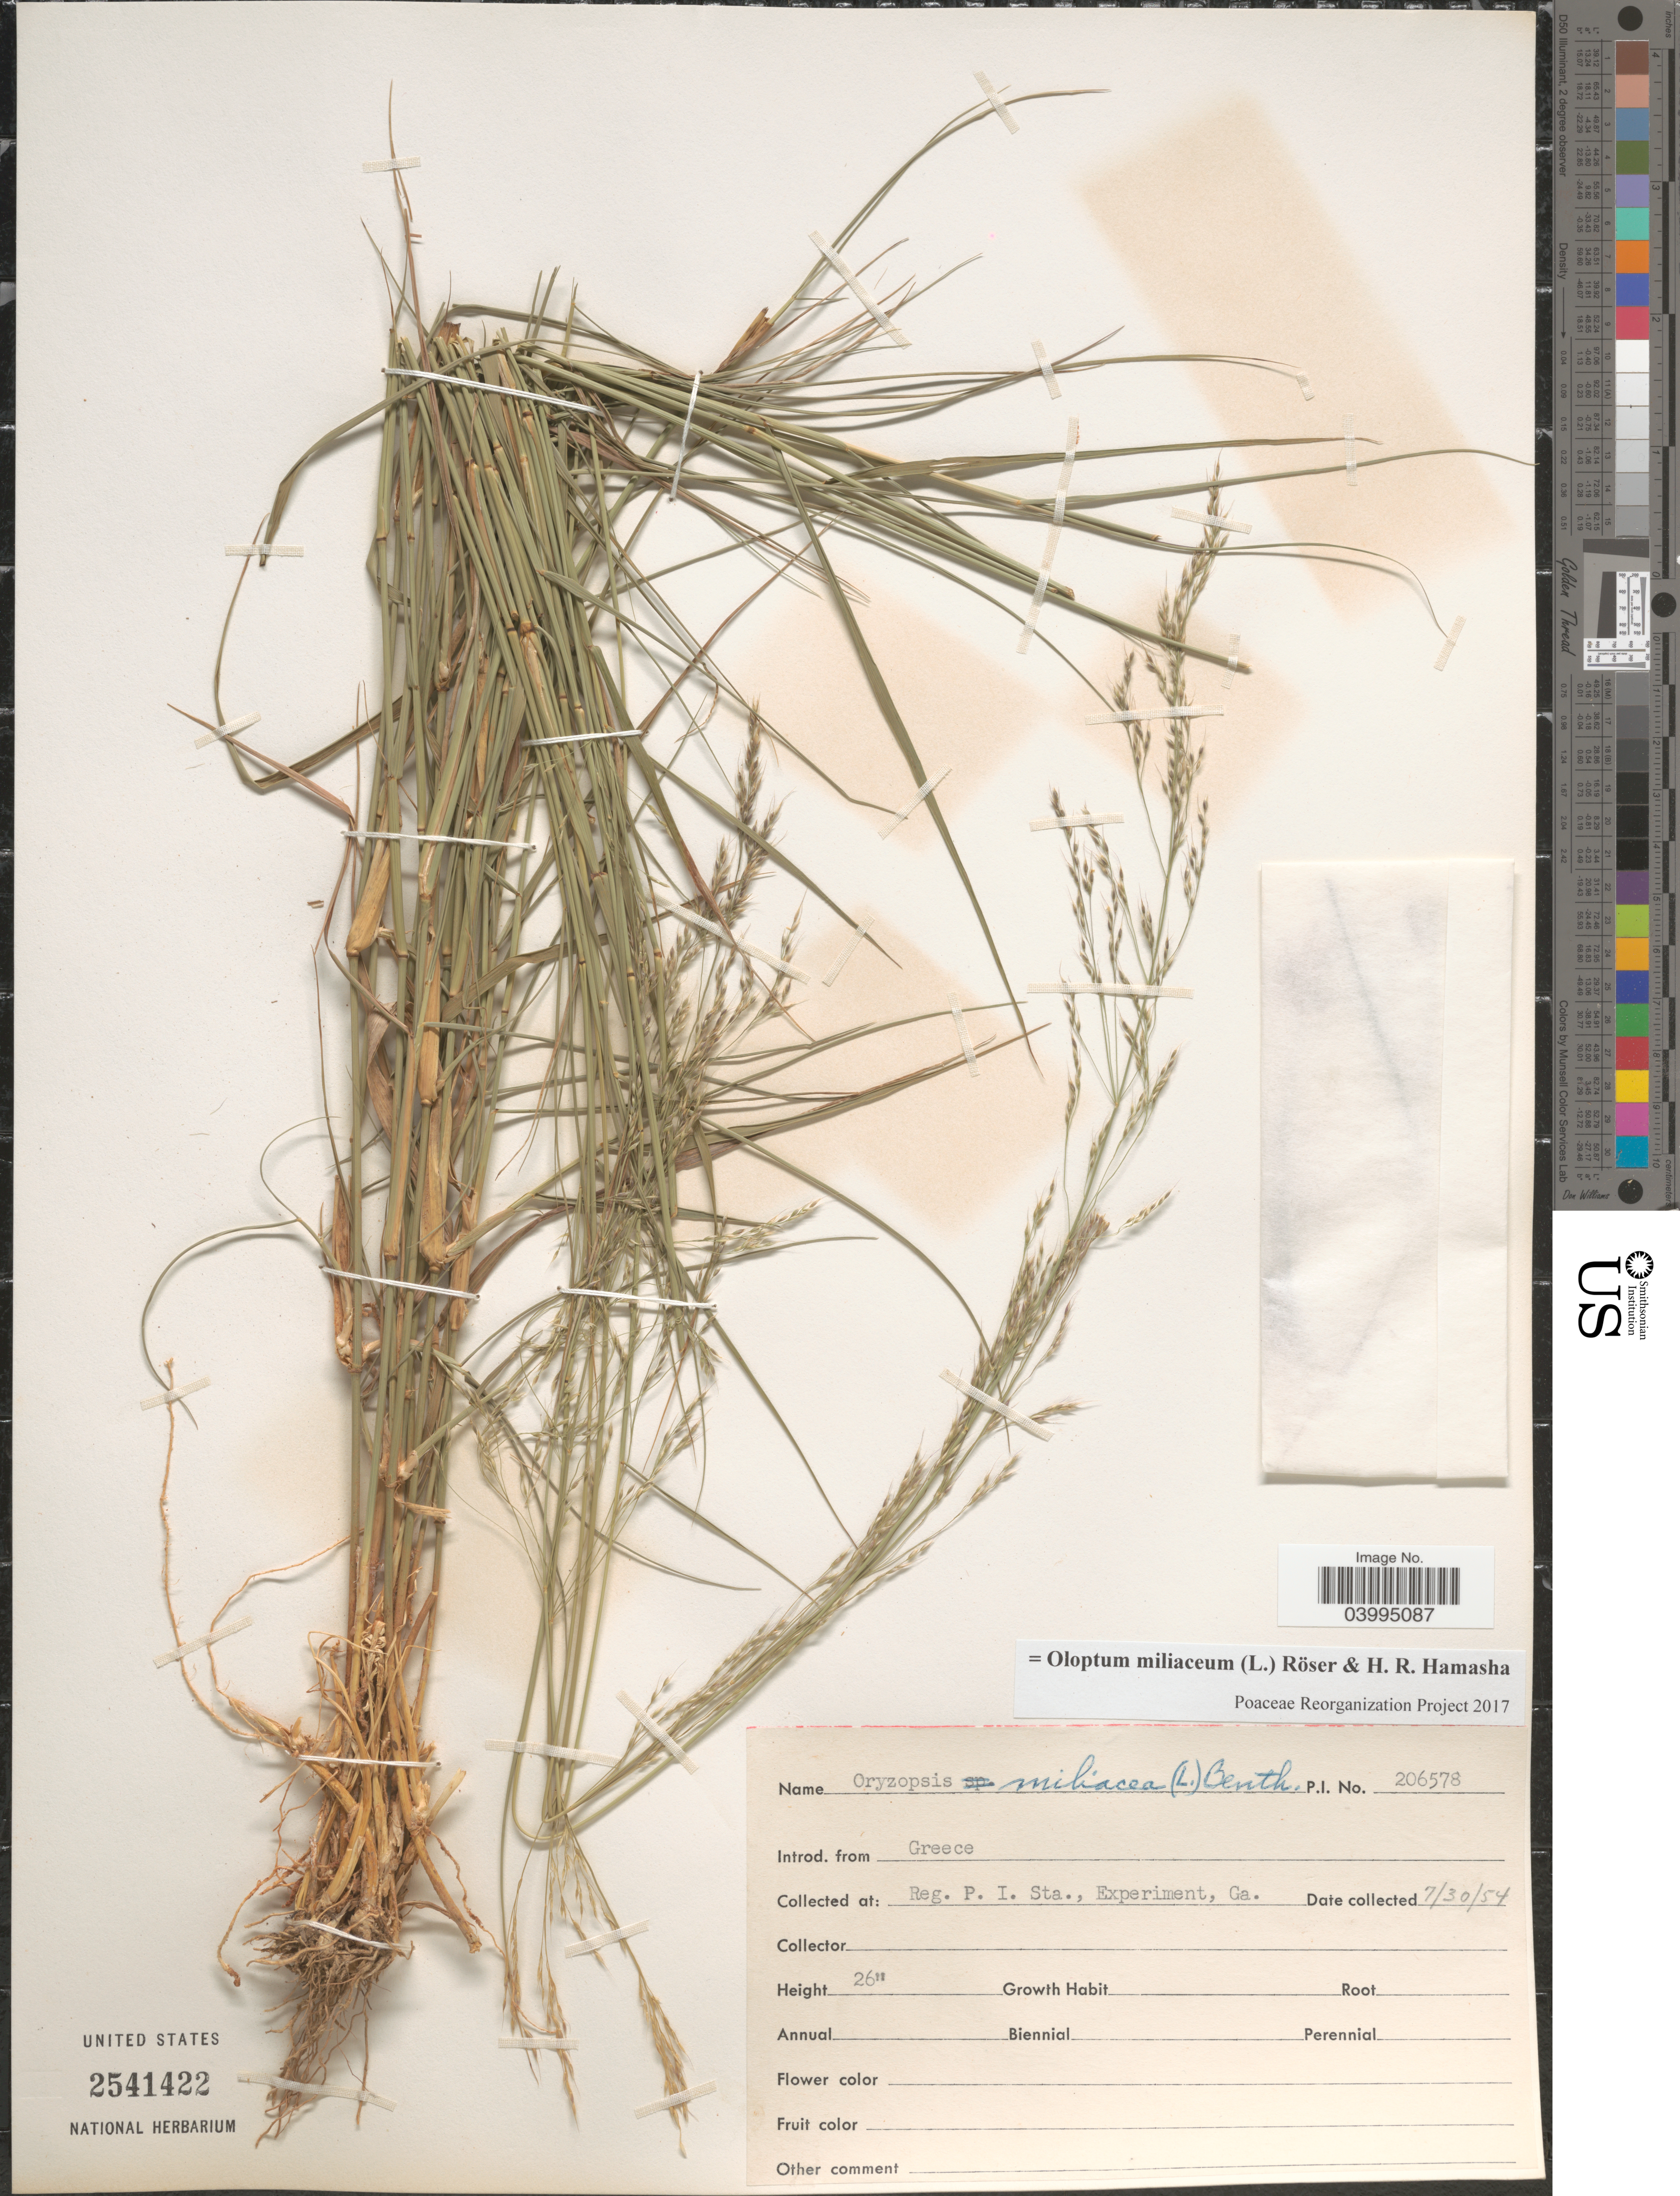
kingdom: Plantae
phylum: Tracheophyta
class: Liliopsida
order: Poales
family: Poaceae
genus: Oloptum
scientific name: Oloptum miliaceum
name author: Röser & H. R. Hamasha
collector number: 206578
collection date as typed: Transcribed d/m/y: 30/7/54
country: United States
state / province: Georgia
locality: Reg. P. I. Sta., Experiment.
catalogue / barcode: US 2541422